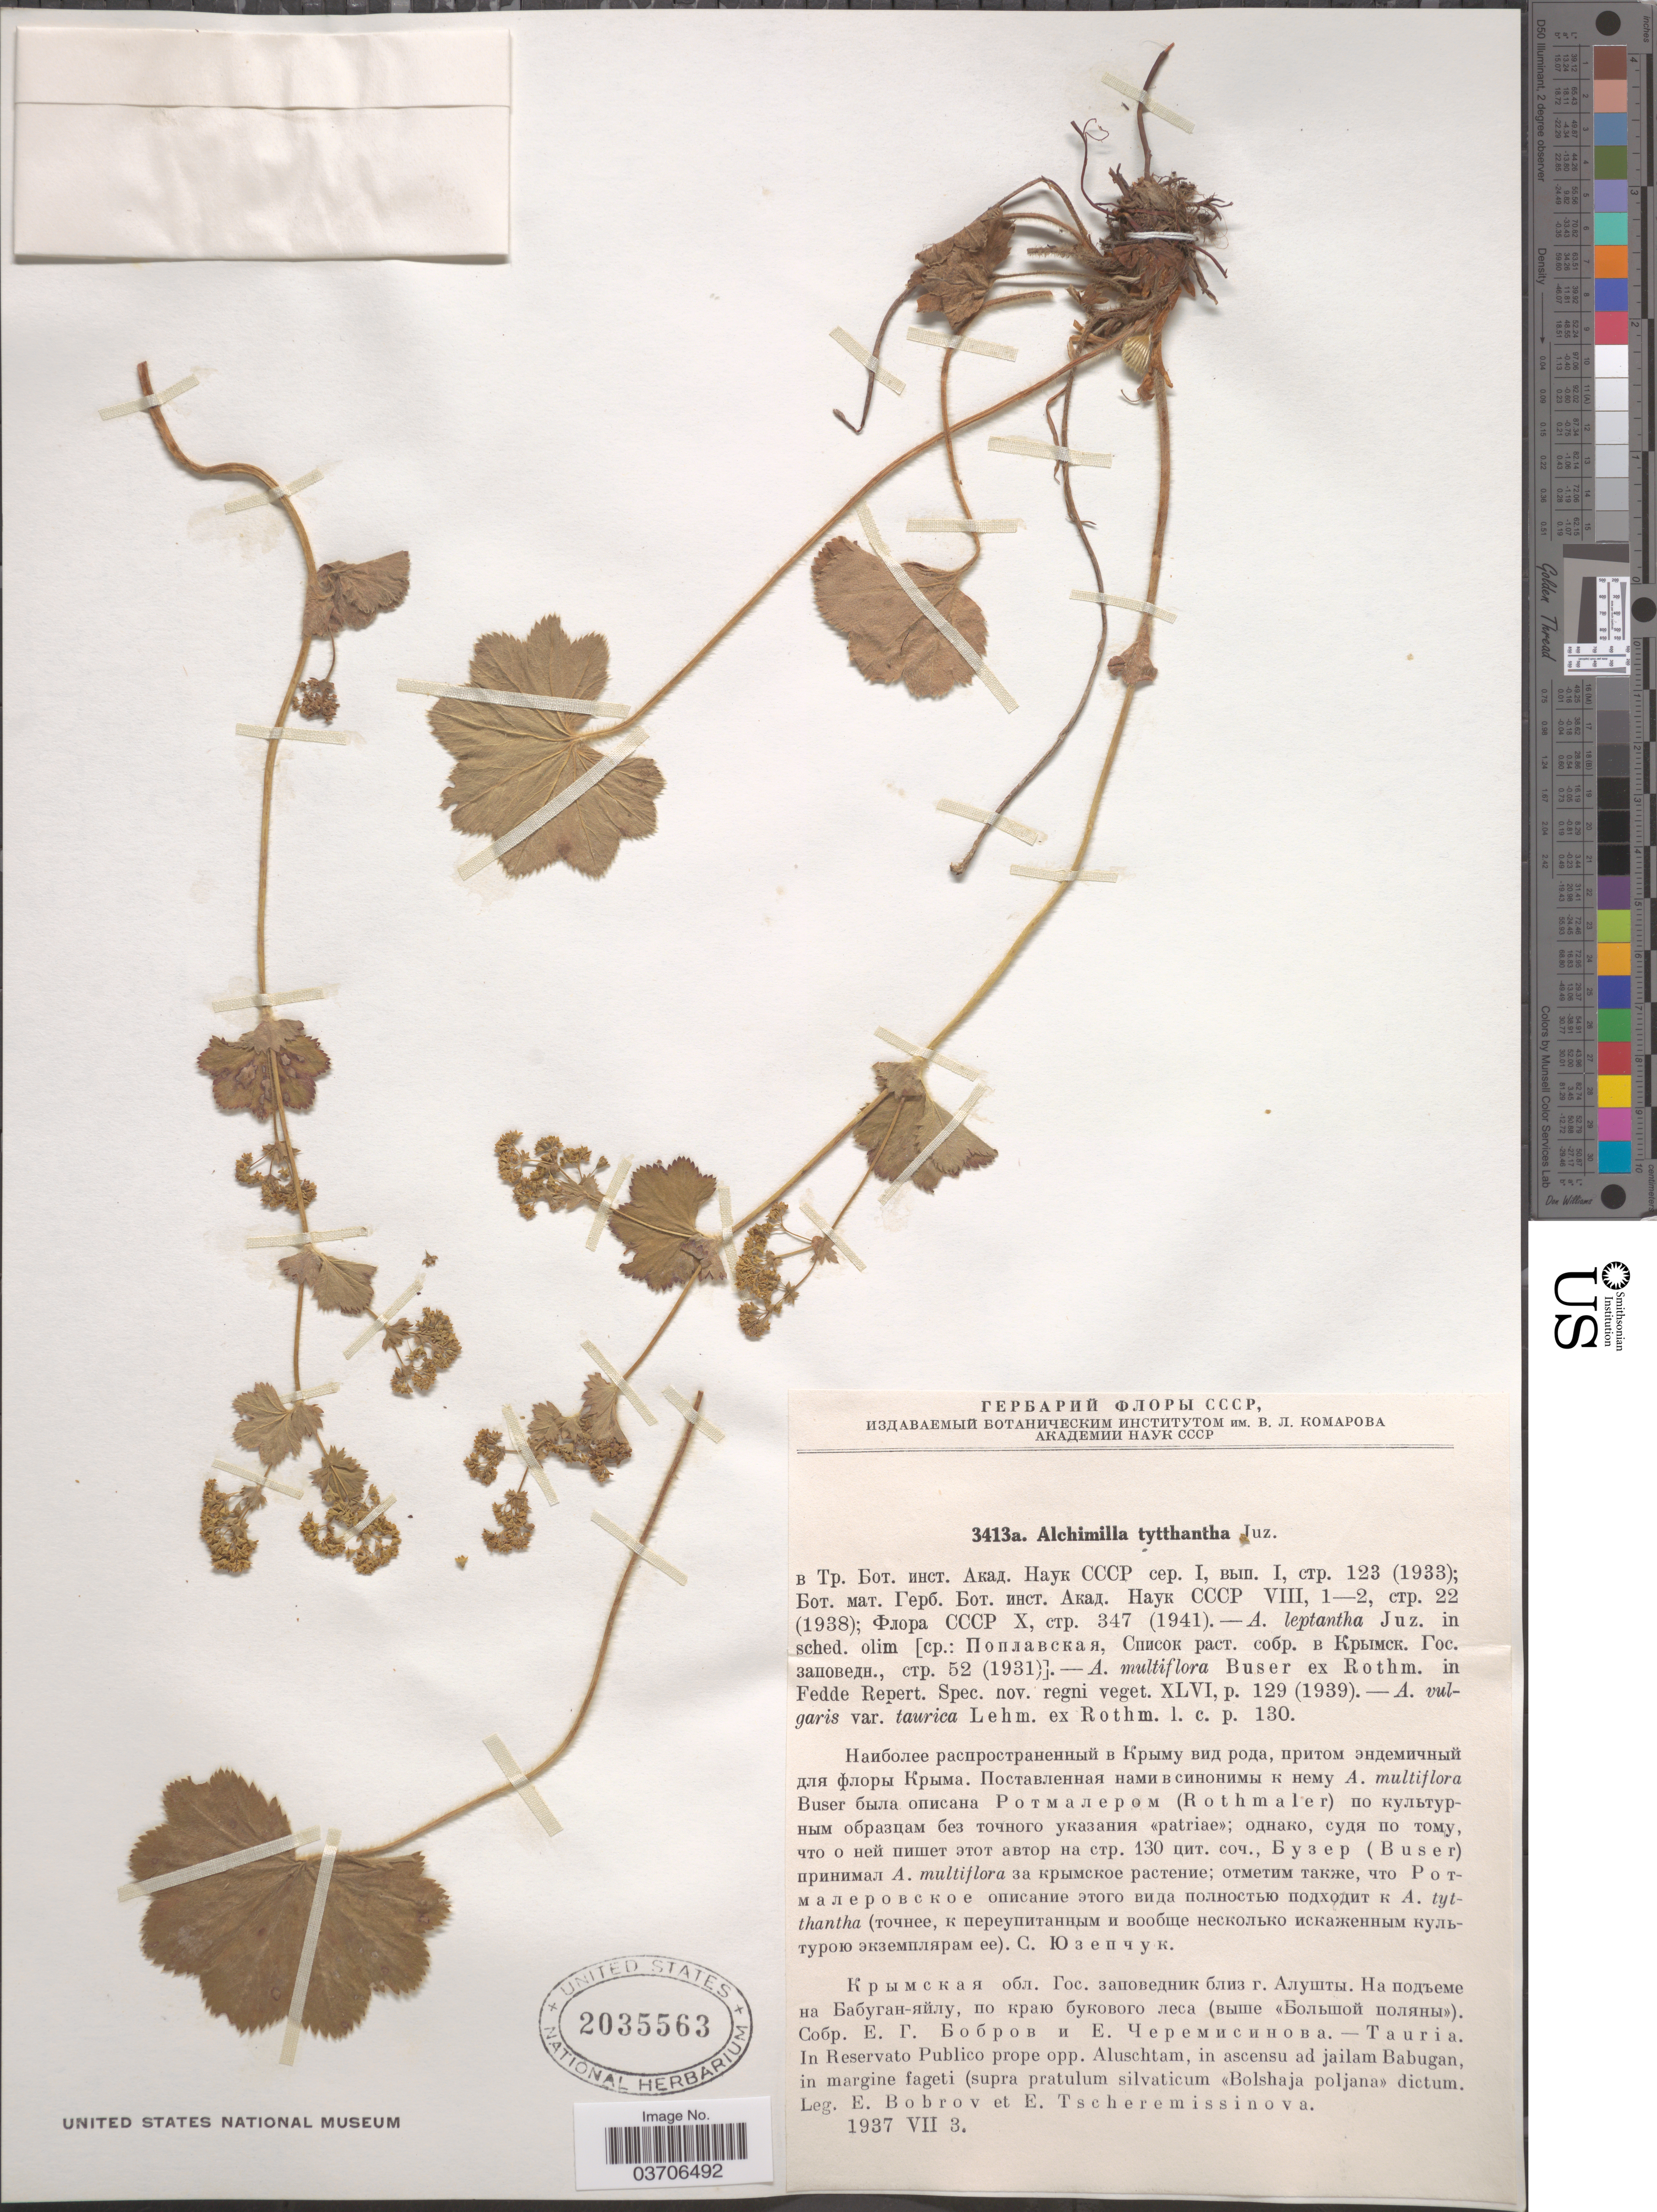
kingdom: Plantae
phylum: Tracheophyta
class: Magnoliopsida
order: Rosales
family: Rosaceae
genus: Alchemilla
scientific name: Alchemilla tytthantha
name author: Juz.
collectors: E. Bobrov & E. Tscheremisinova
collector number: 3413a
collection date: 1937-07-03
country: Ukraine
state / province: Crimea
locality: Tauria. In Reservato Publico prope opp. Aluschtam, in ascensu ad jailam Babugan, in margine fageti (supra pratulum silvaticum «Bolshaja poljana» dictum.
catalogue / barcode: US 2035563